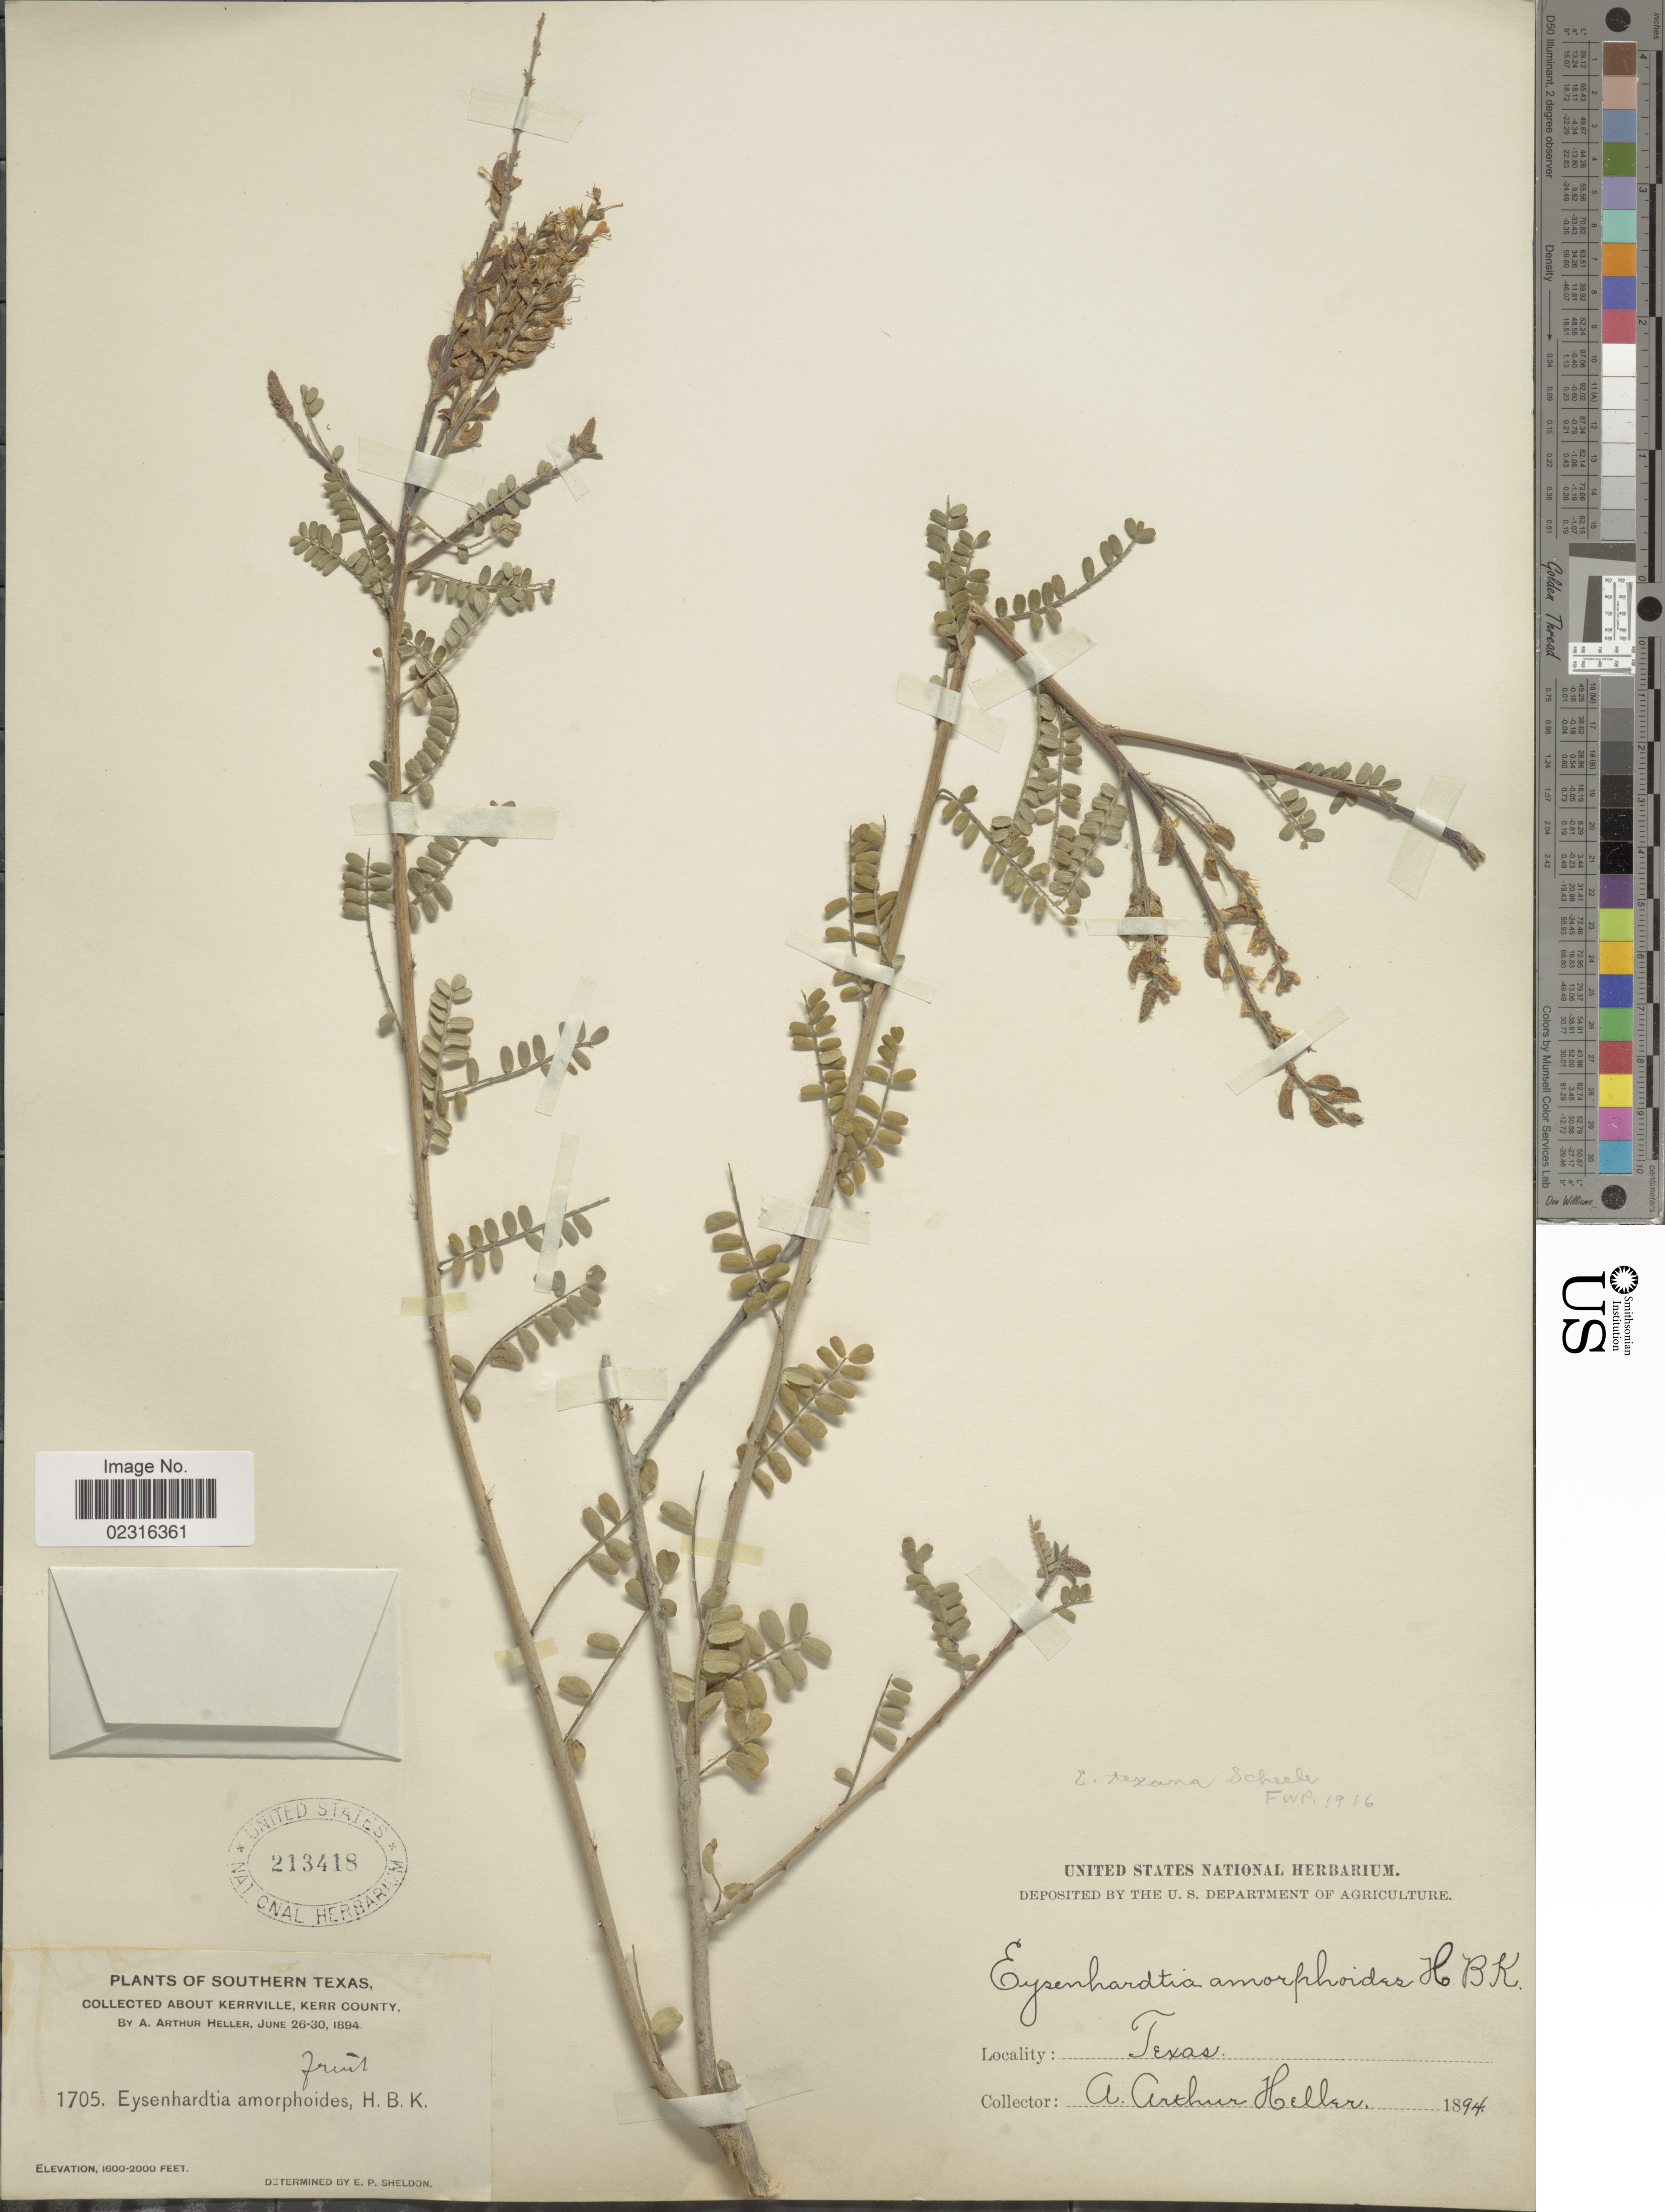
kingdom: Plantae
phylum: Tracheophyta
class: Magnoliopsida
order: Fabales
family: Fabaceae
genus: Eysenhardtia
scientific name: Eysenhardtia texana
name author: Scheele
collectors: A. A. Heller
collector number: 1705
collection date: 1894-06-26/1894-06-30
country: United States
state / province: Texas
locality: Southern Texas, about Kerrville, Kerr County.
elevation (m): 488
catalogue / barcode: US 213418